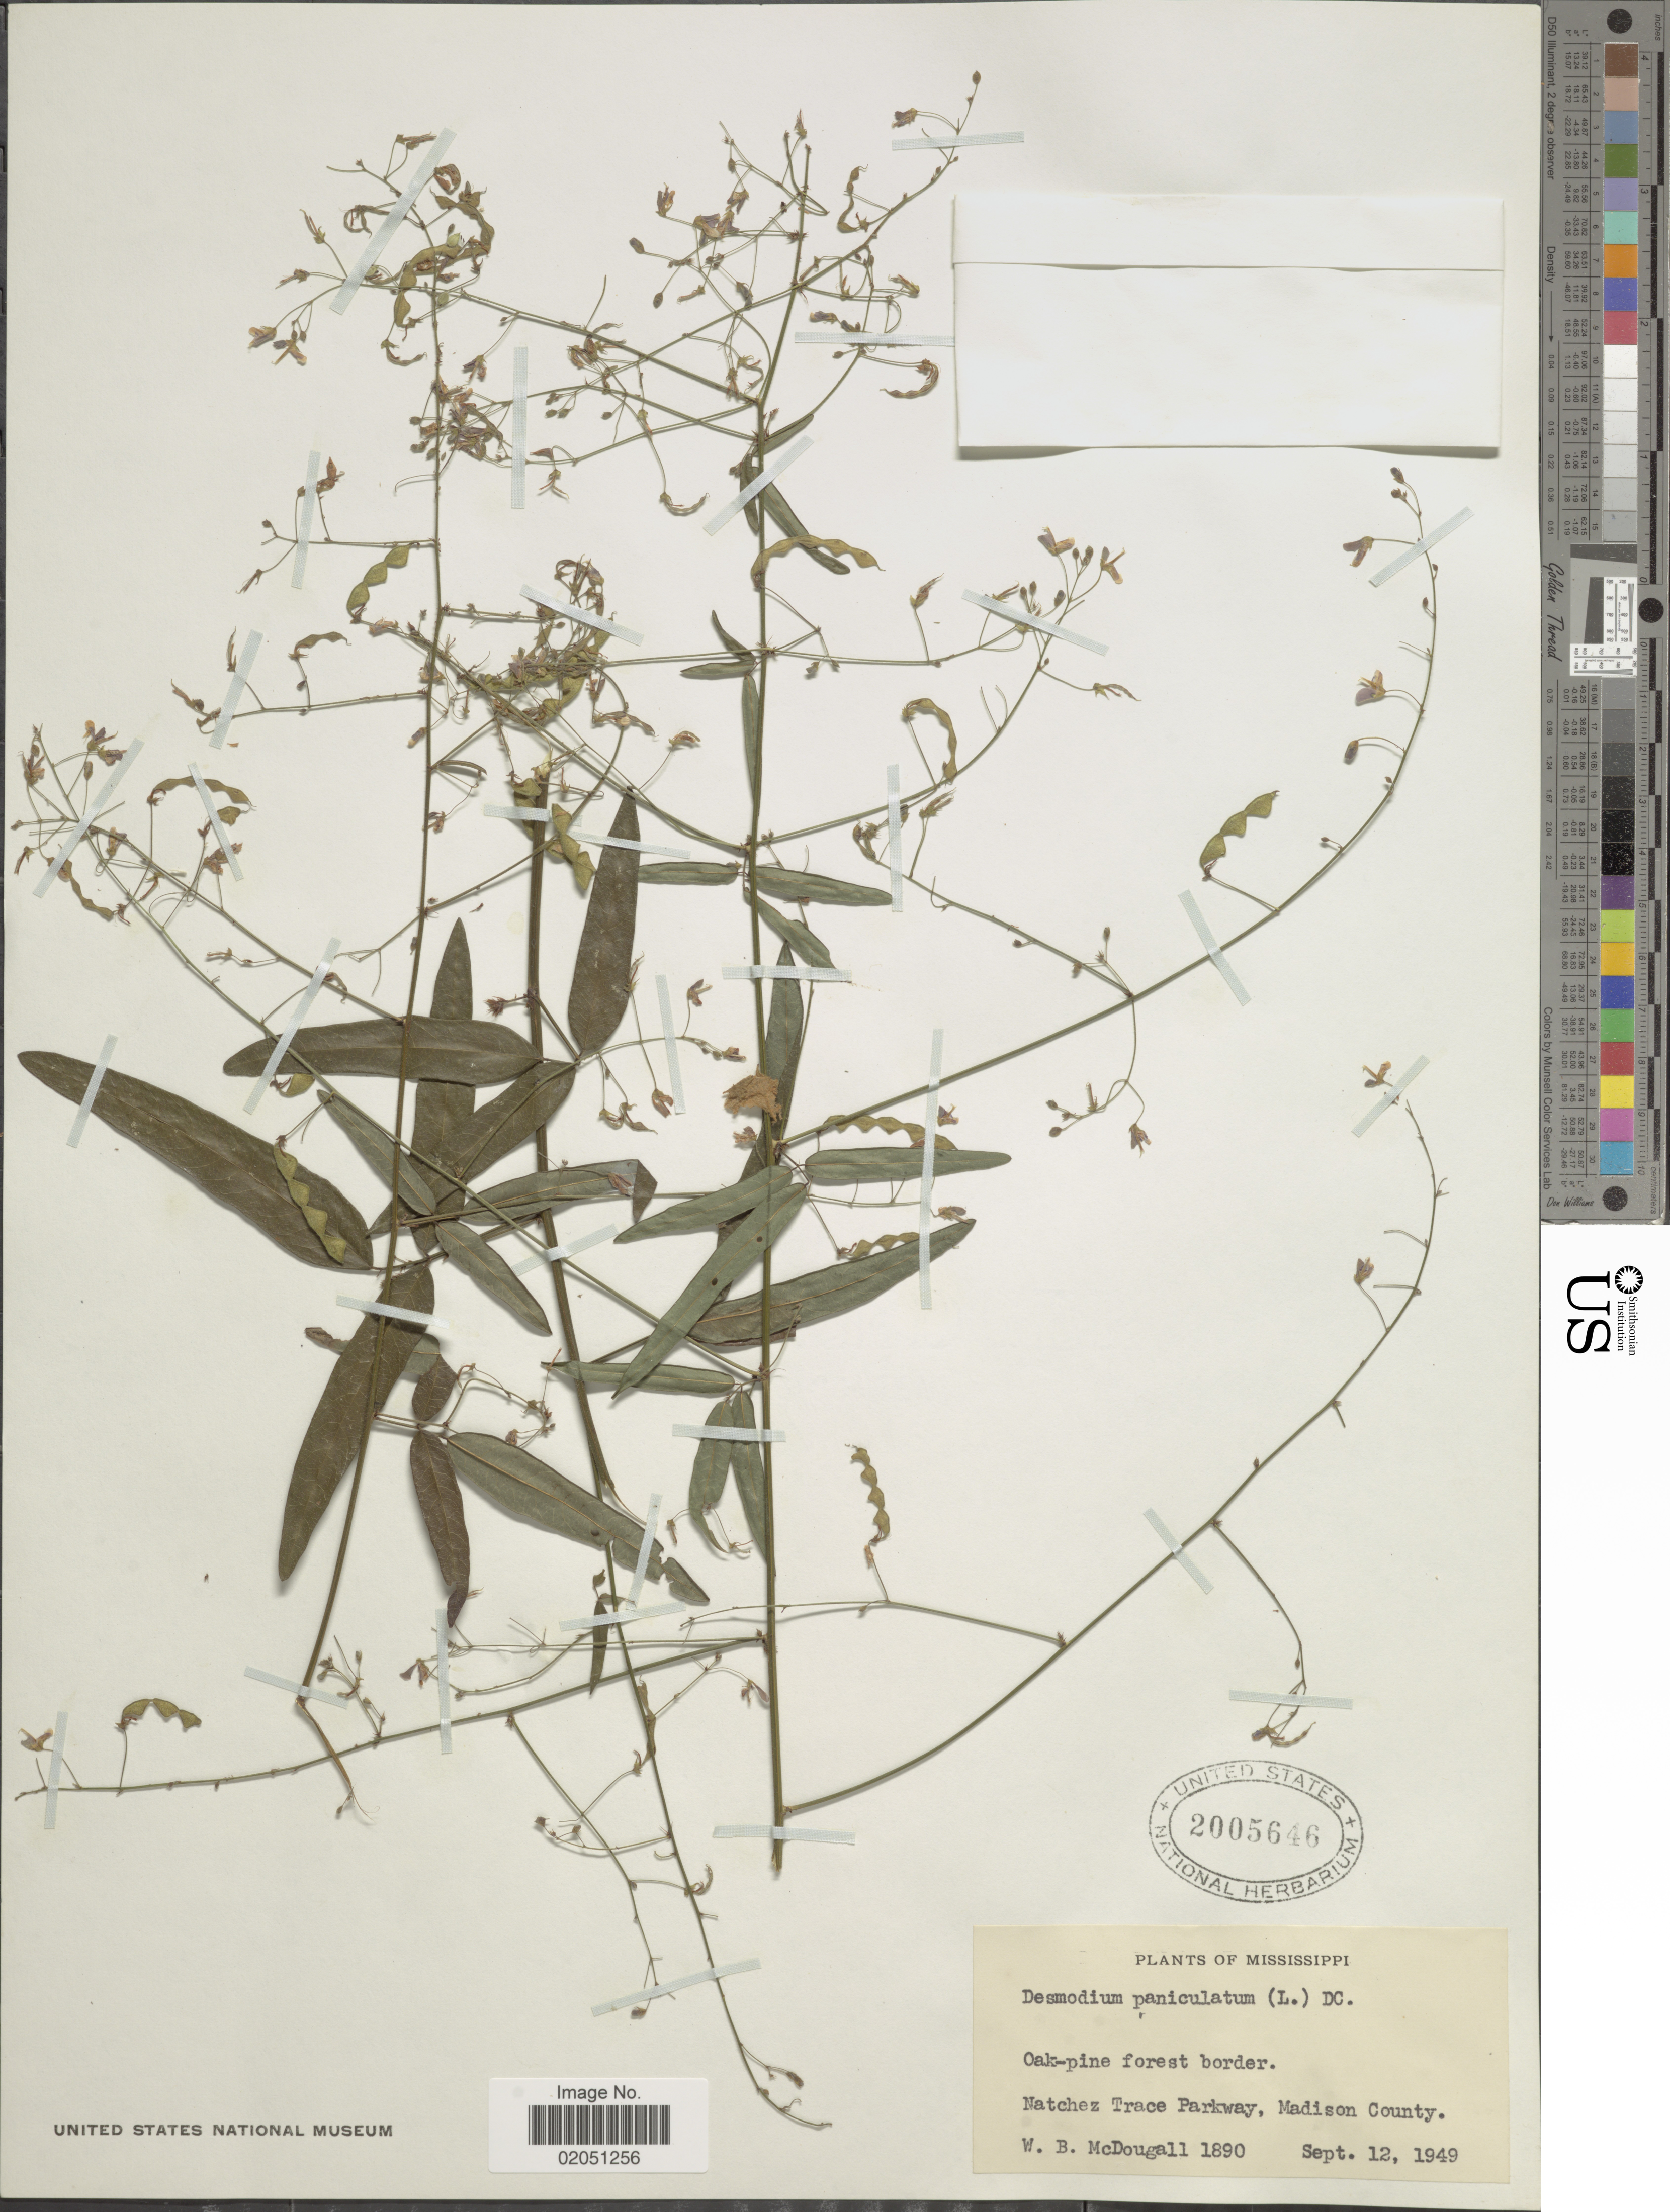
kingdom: Plantae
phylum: Tracheophyta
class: Magnoliopsida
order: Fabales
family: Fabaceae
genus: Desmodium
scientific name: Desmodium paniculatum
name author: (L.) DC.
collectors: W. B. McDougal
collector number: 1890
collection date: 1949-09-12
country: United States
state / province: Mississippi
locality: Oak-pine forest border, Natchez Trace Parkway, Madison County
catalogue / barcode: US 2005646